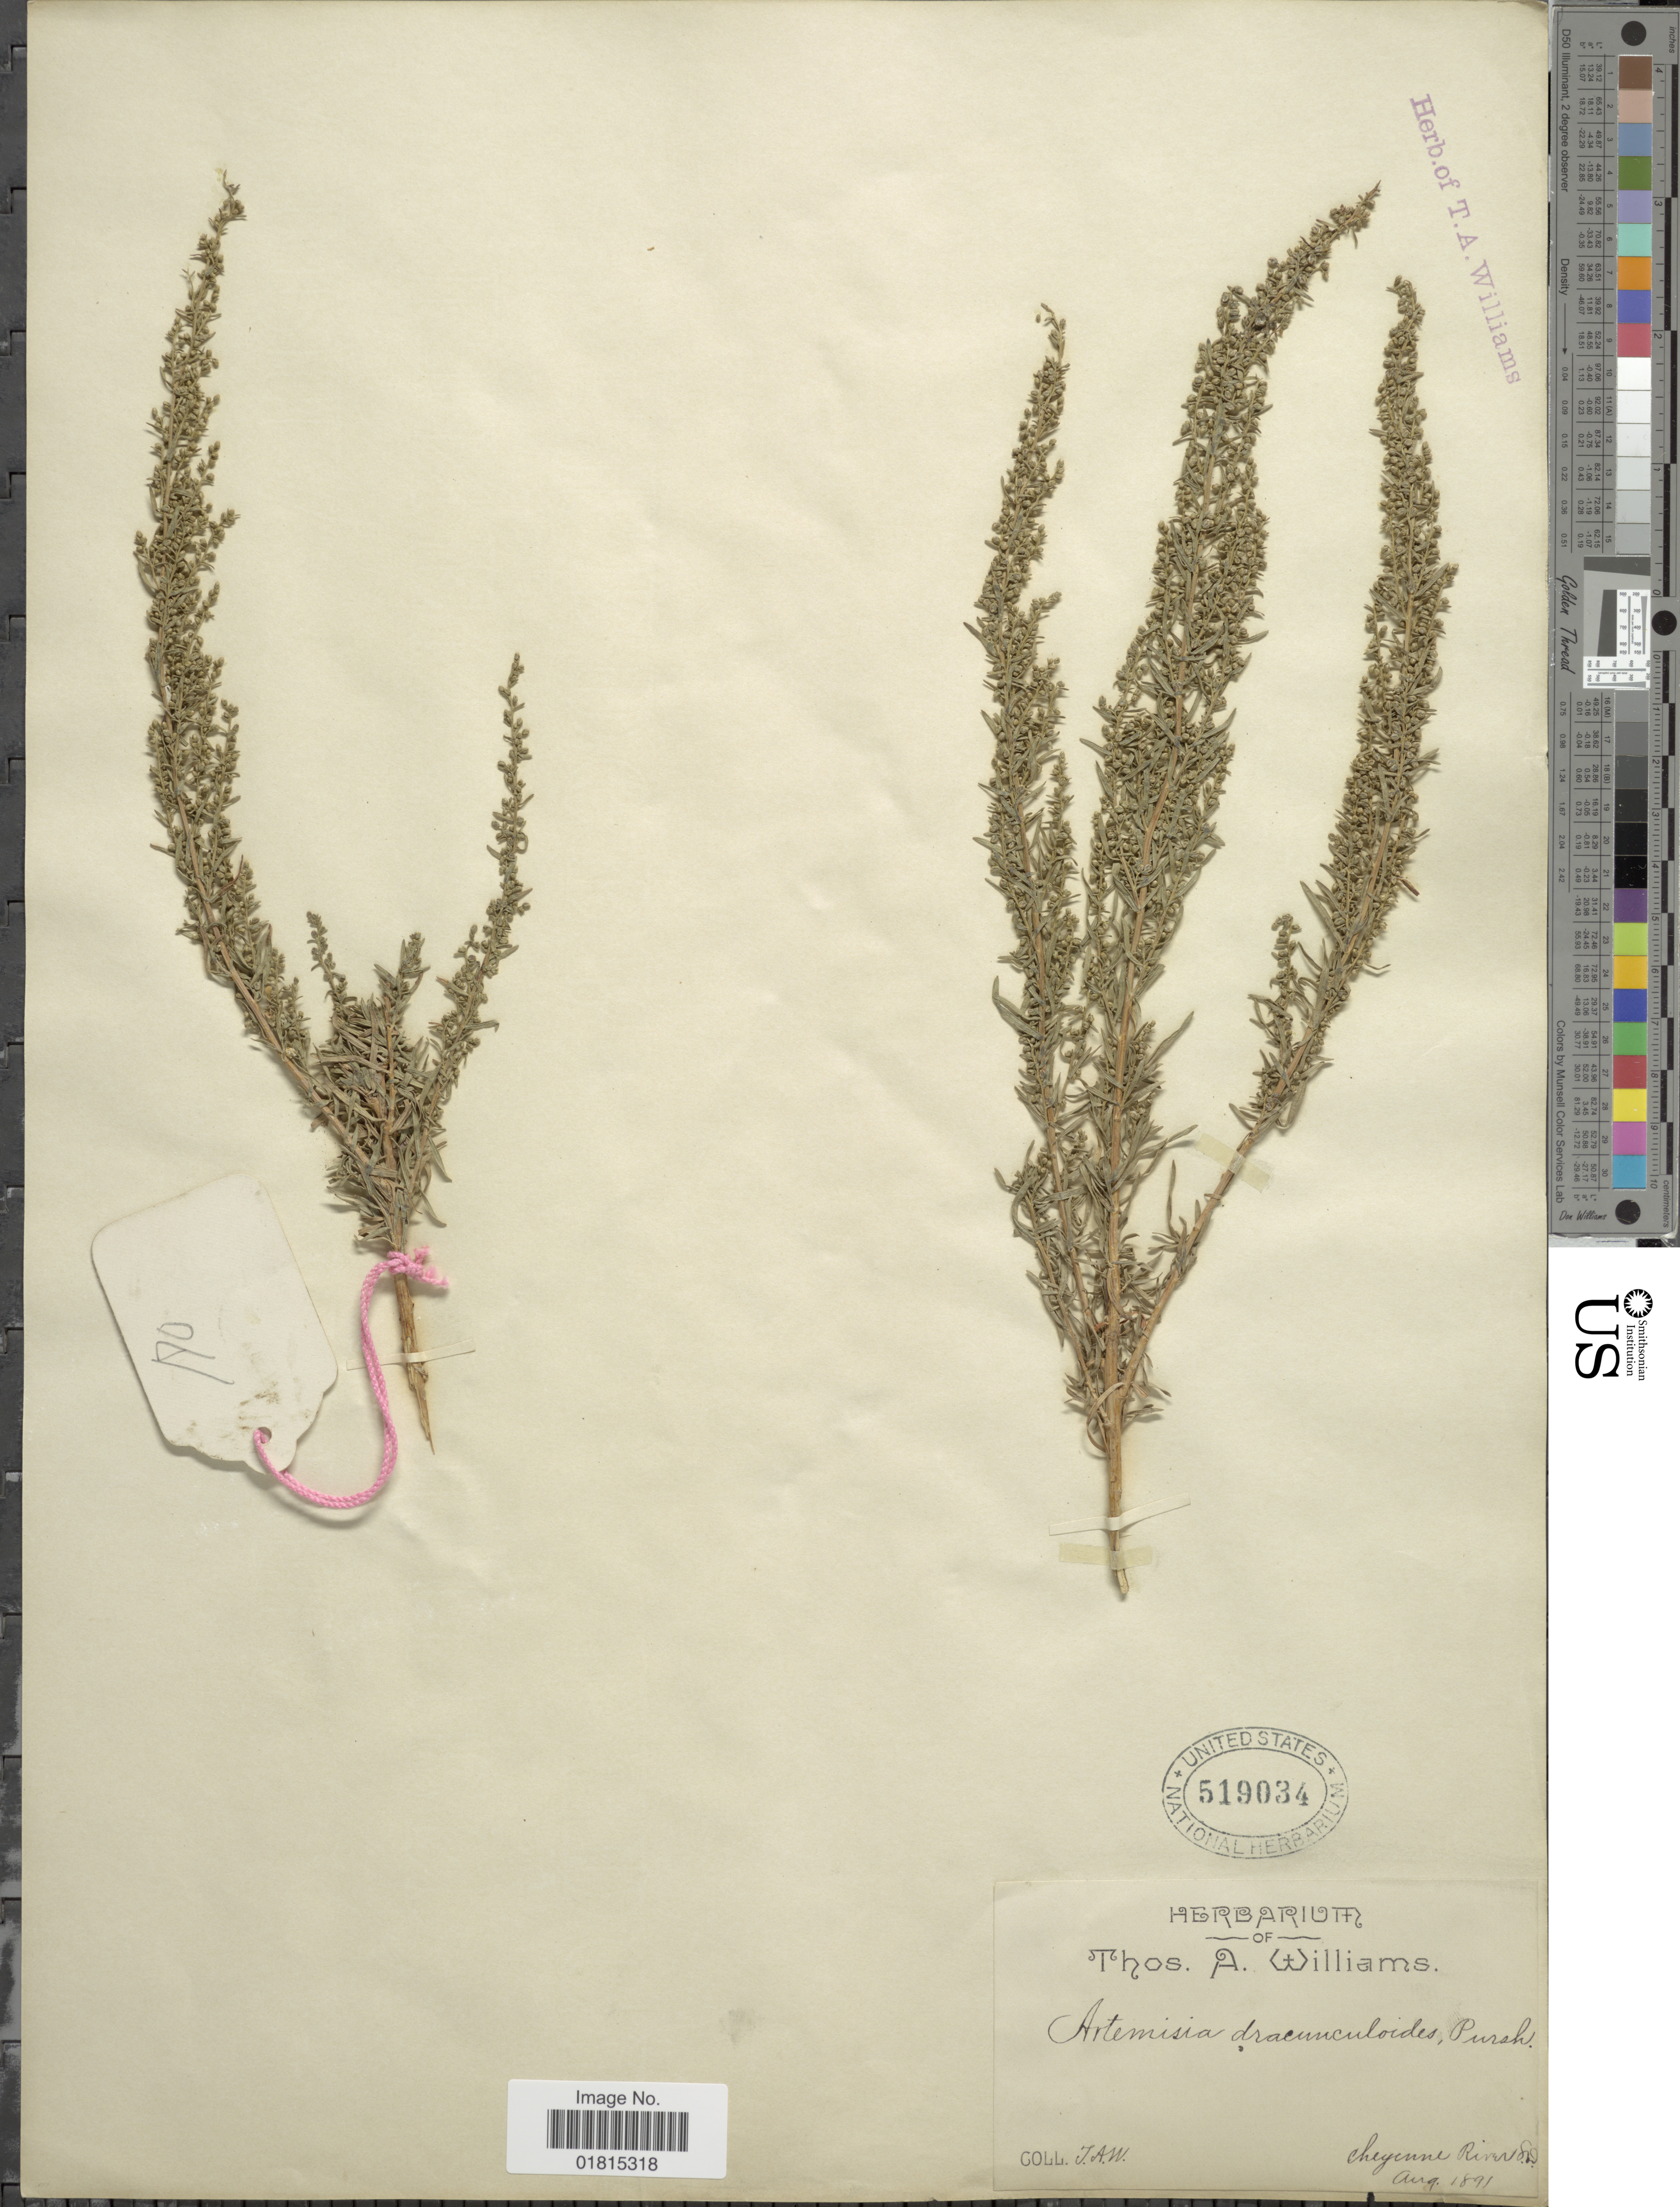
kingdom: Plantae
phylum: Tracheophyta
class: Magnoliopsida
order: Asterales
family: Asteraceae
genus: Artemisia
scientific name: Artemisia dracunculoides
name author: Pursh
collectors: T. A. Williams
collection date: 1891-08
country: United States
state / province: South Dakota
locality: Cheyenne River, S.D.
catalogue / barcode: US 519034